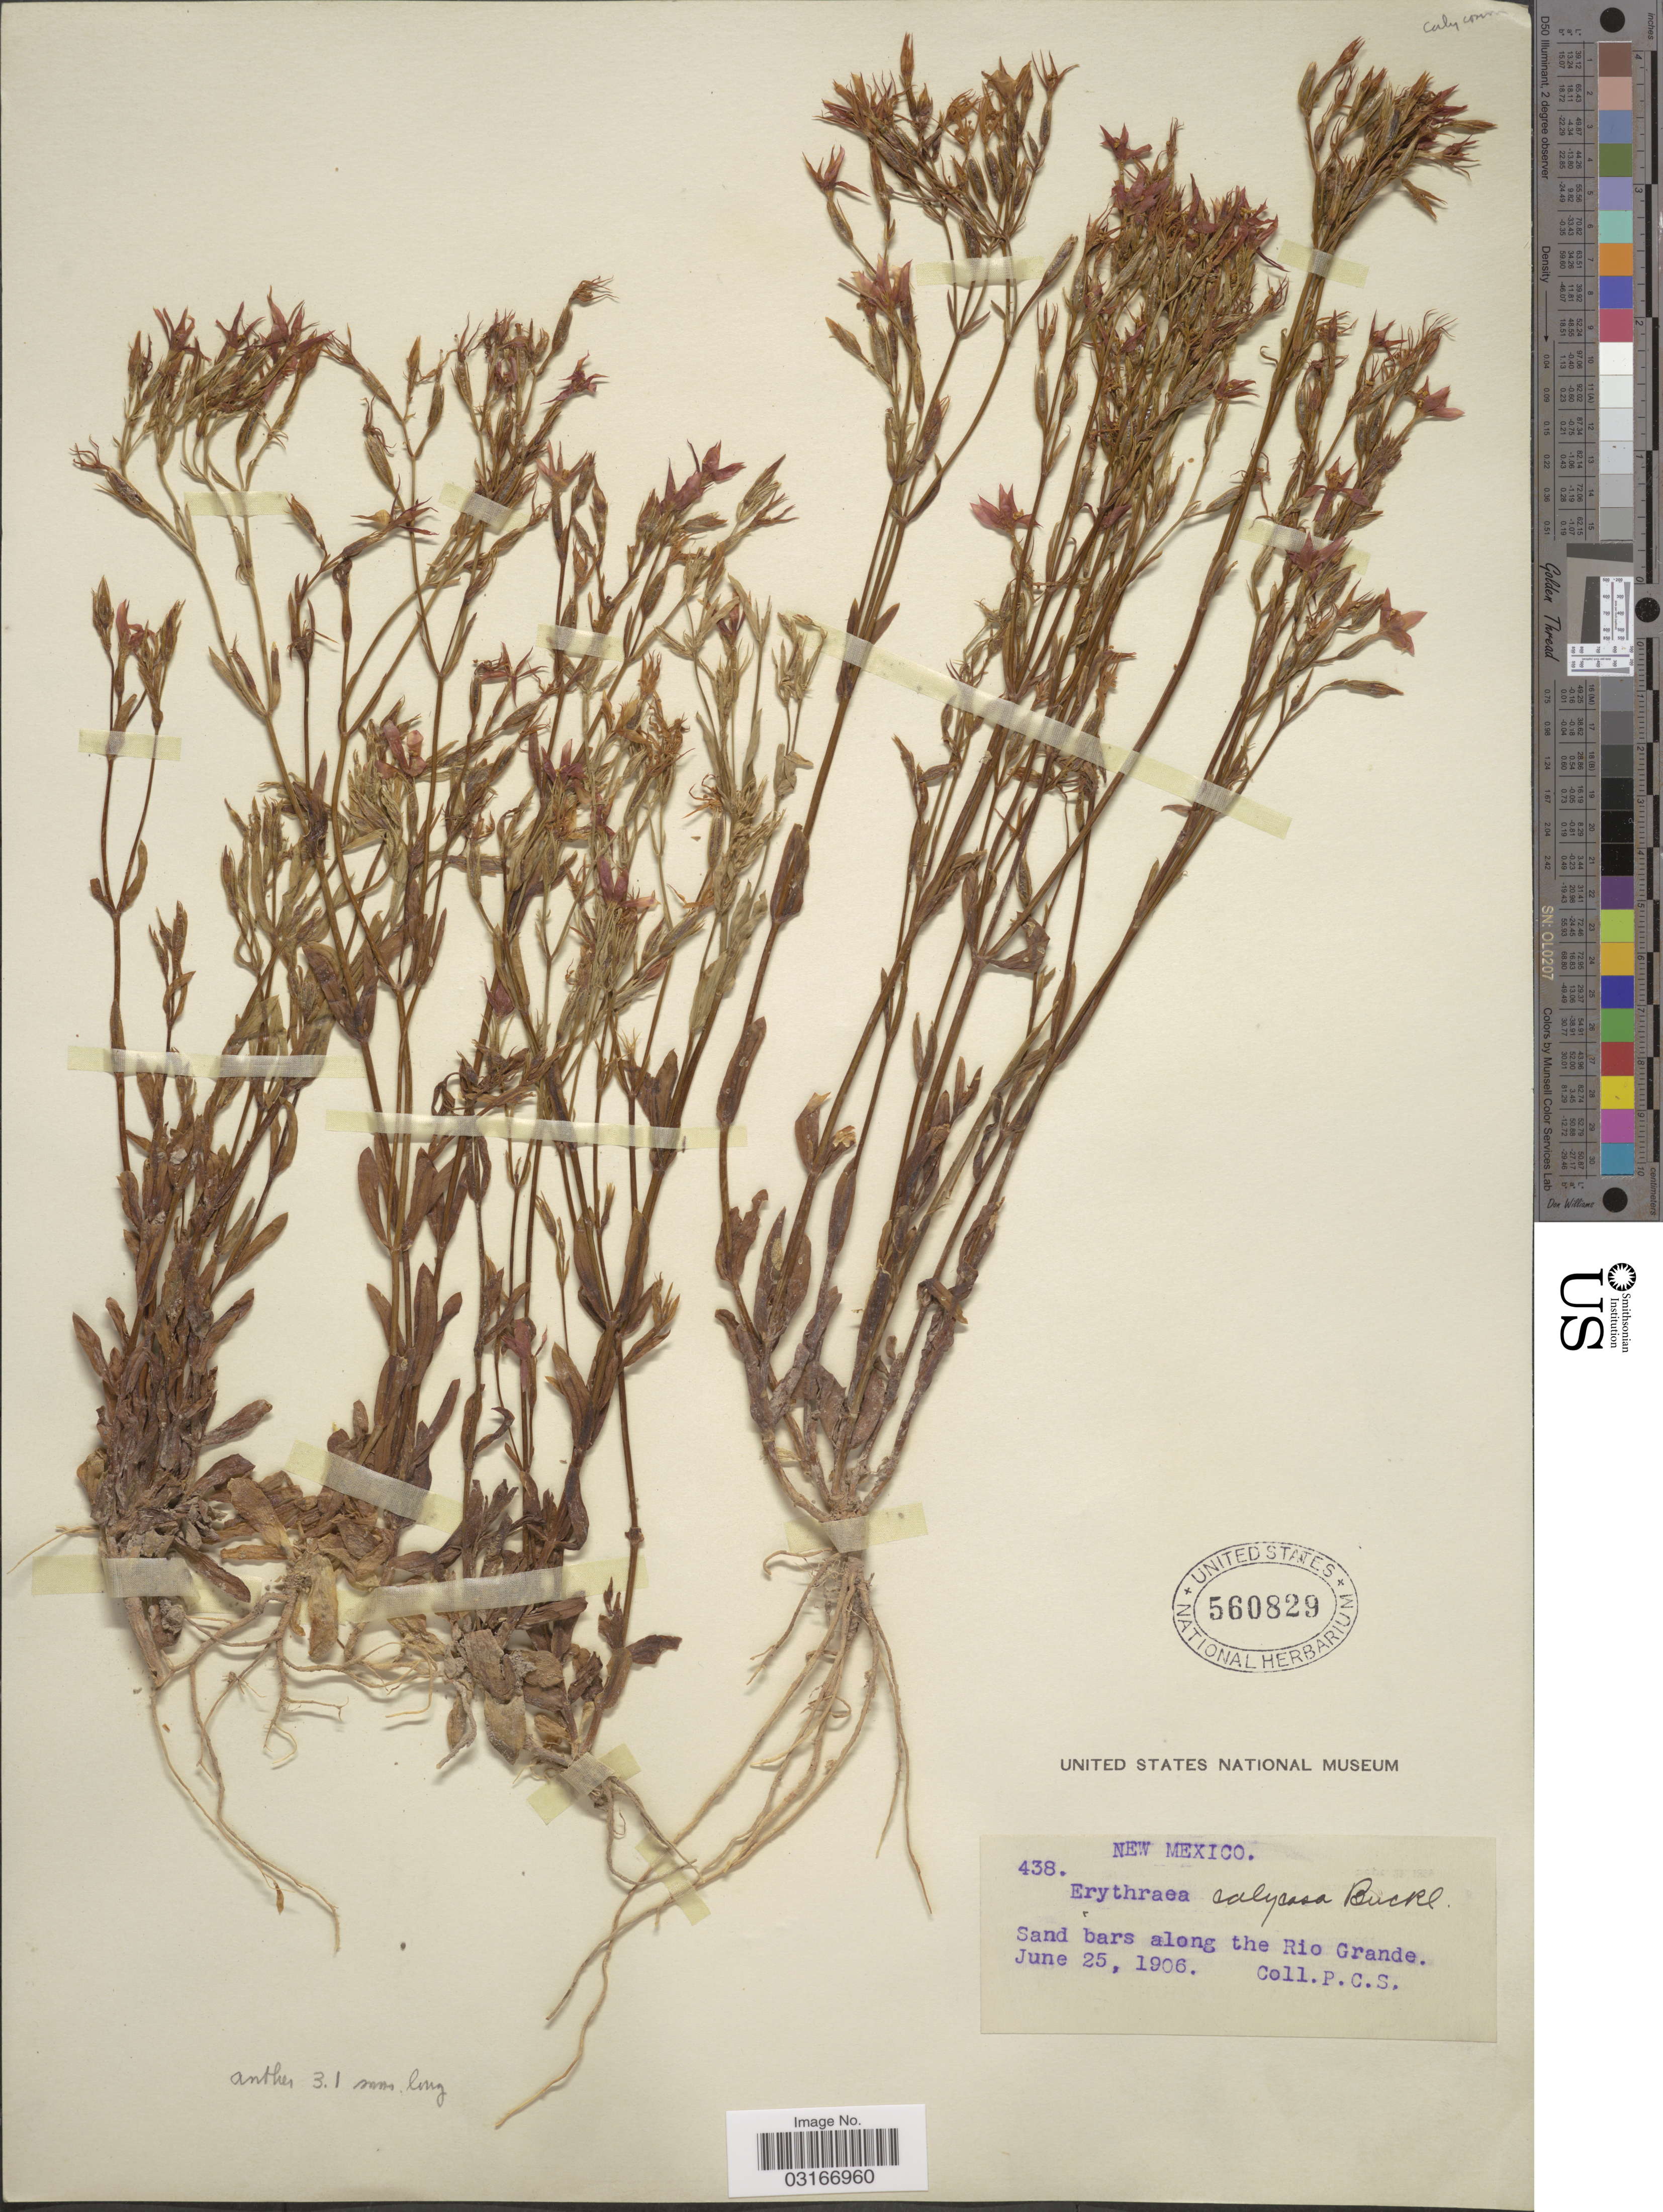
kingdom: Plantae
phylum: Tracheophyta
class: Magnoliopsida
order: Gentianales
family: Gentianaceae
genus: Centaurium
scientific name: Centaurium calycosum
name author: (Buckley) Buckley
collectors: P. C. S.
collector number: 438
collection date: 1906-06-25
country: United States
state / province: New Mexico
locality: Sand bars along the Rio Grande.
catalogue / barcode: US 560829